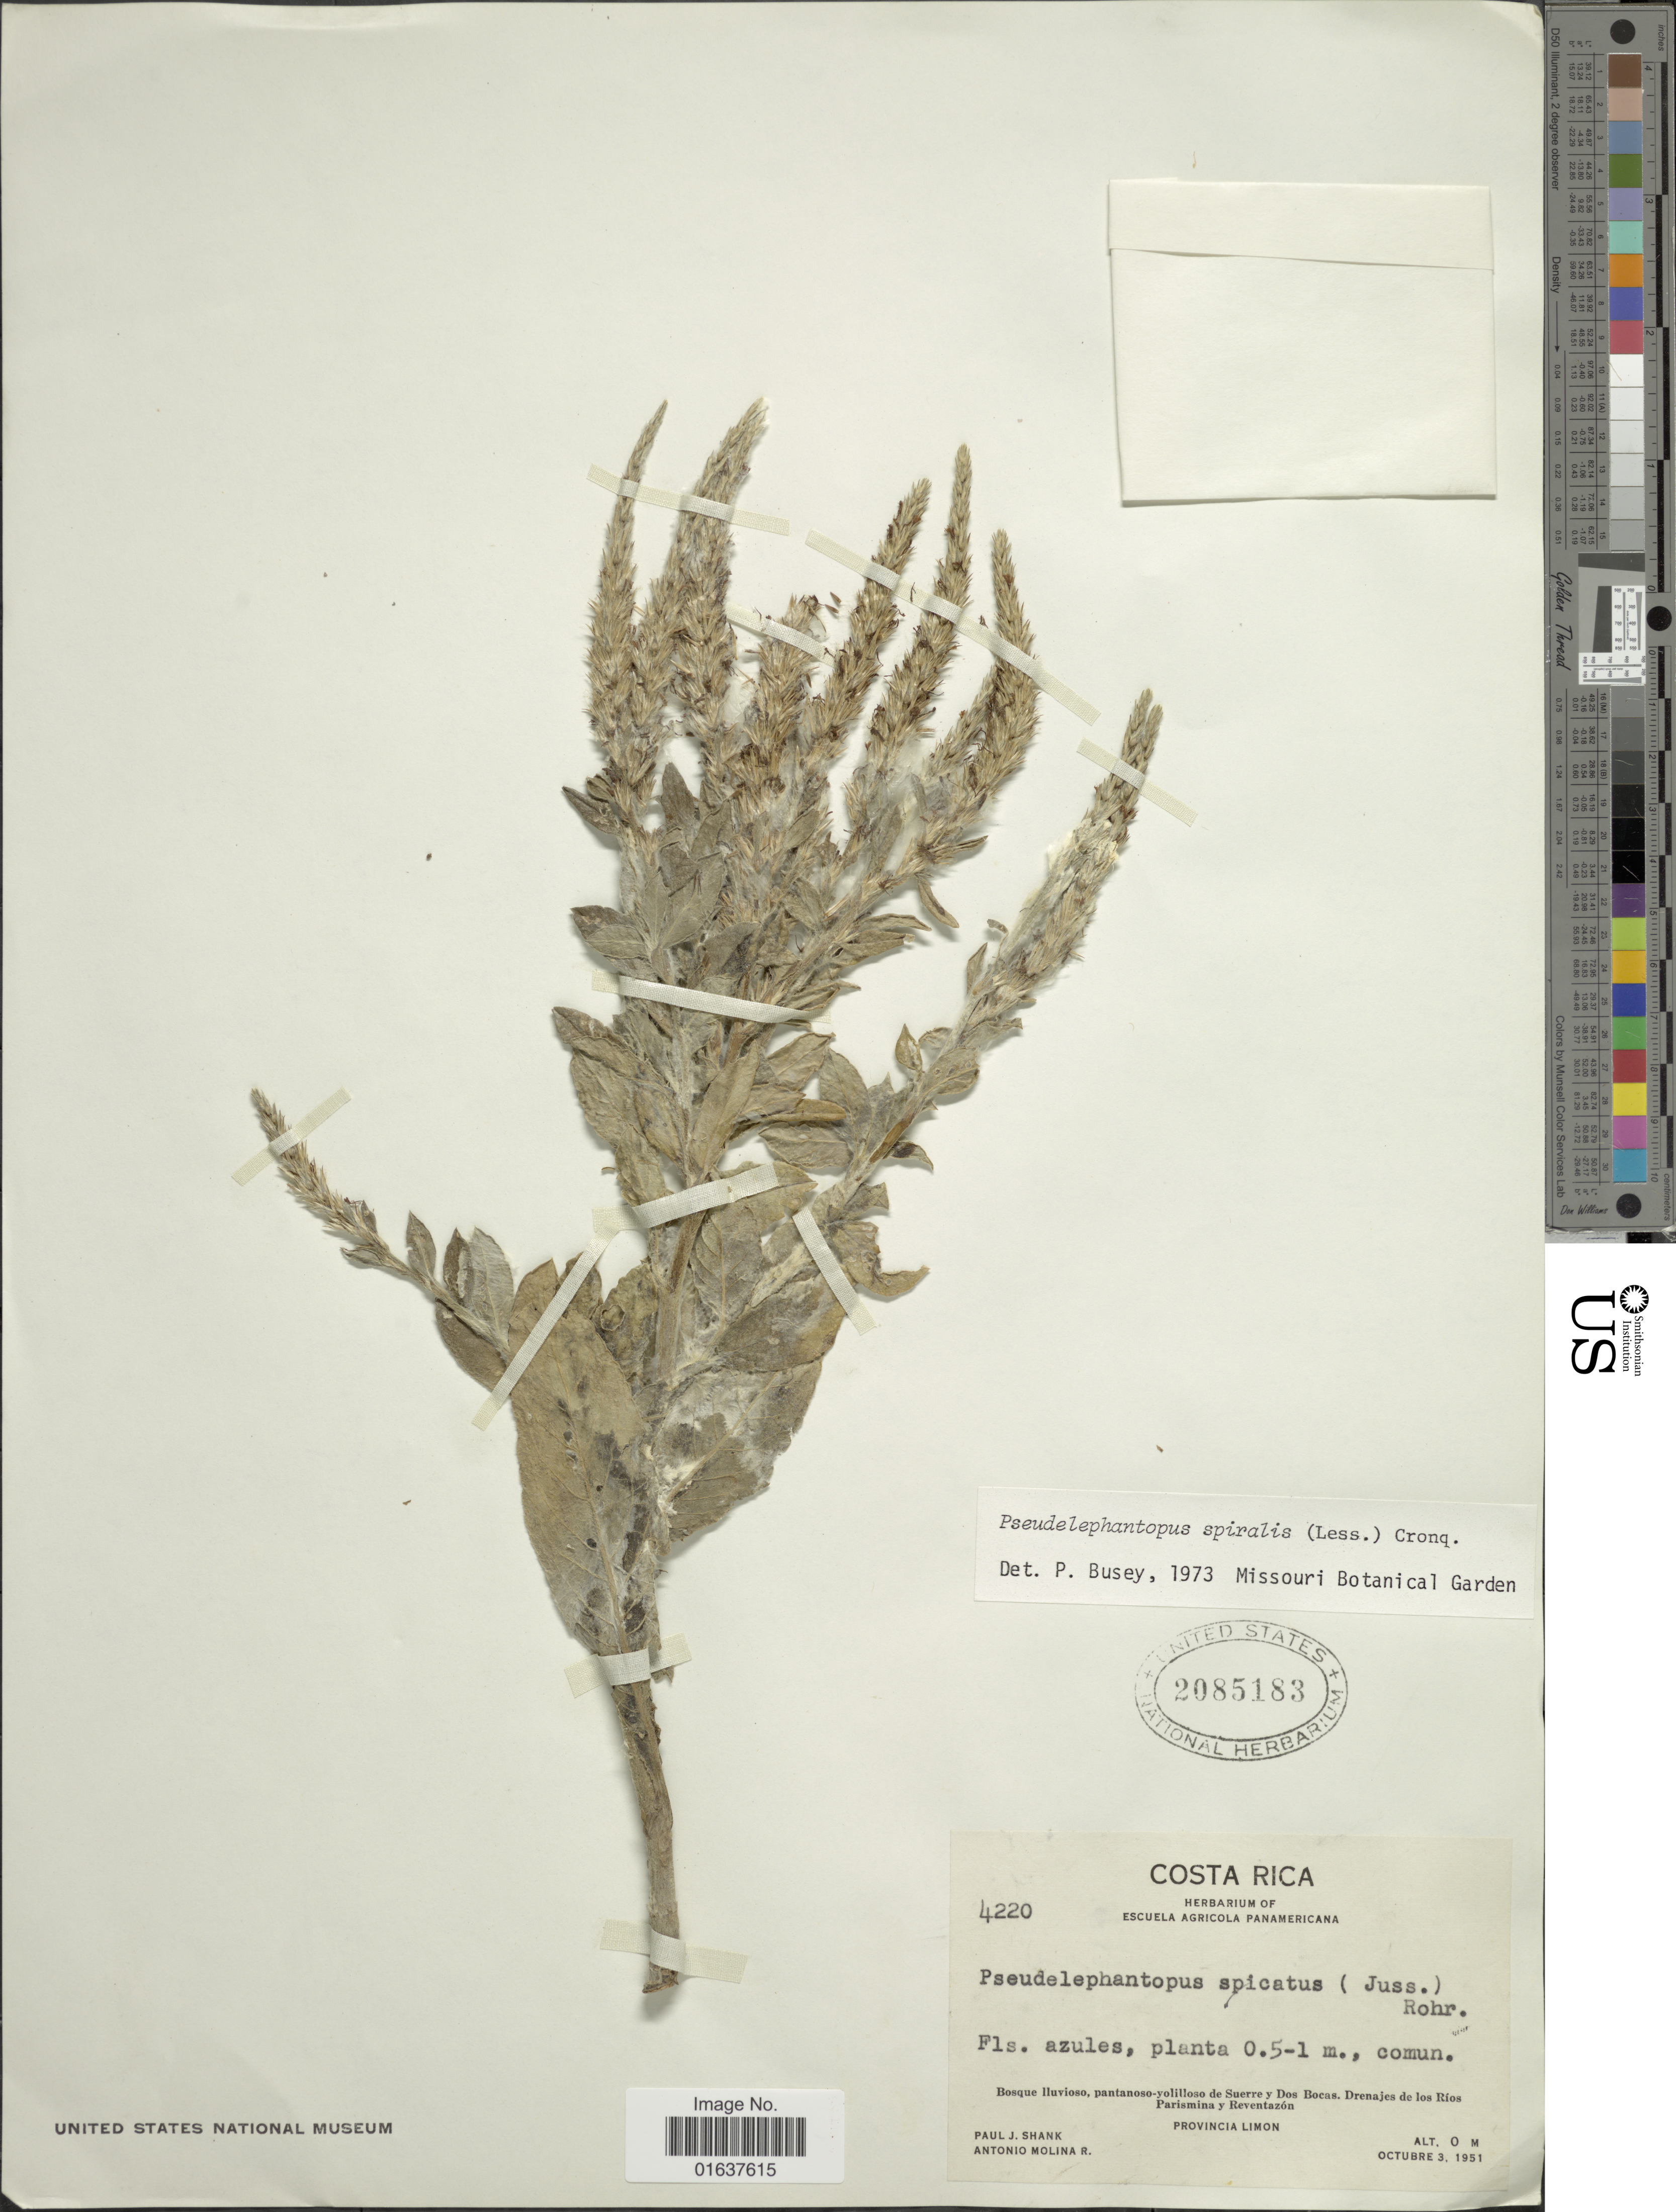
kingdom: Plantae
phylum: Tracheophyta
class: Magnoliopsida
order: Asterales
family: Asteraceae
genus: Pseudelephantopus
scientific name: Pseudelephantopus spiralis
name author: (Less.) Cronquist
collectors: P. J. Shank & A. Molina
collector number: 4220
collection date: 1951-10-03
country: Costa Rica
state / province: Limón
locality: Bosque Ilvioso, pantanoso-yolilloso de Suerra y Dos Bocas. Drenajes de los Rios Parismina y Reventazon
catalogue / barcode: US 2085183